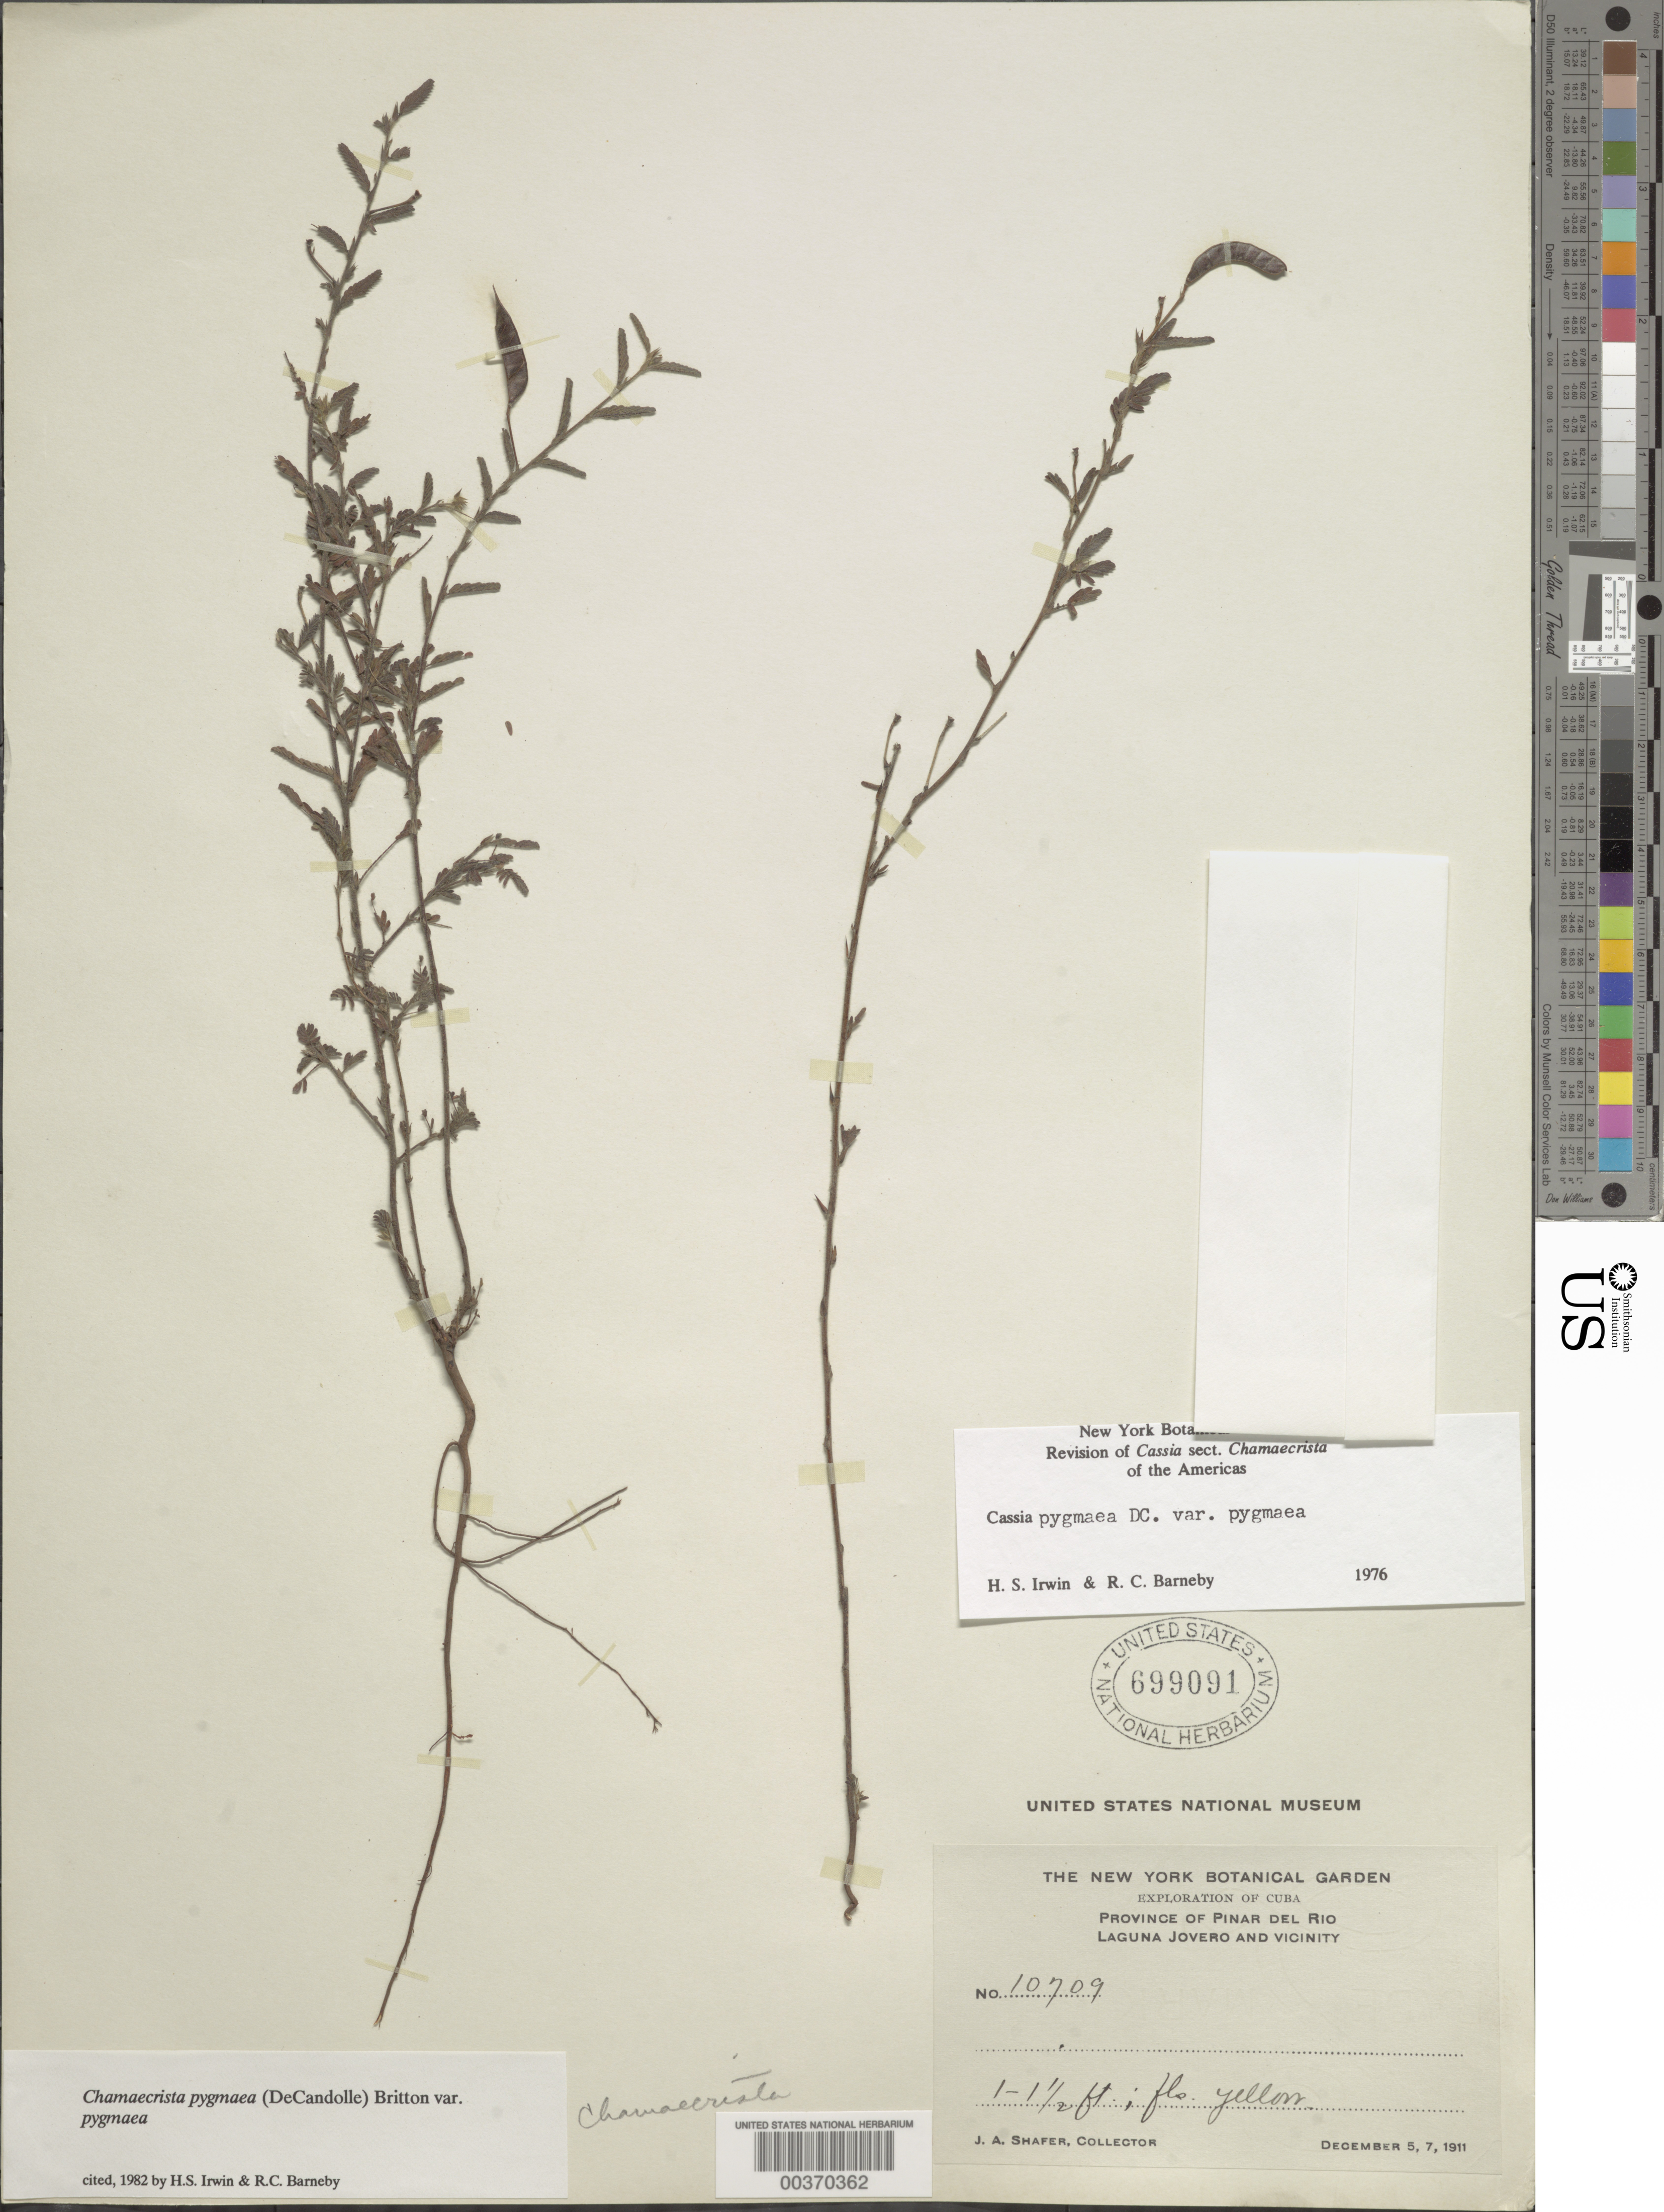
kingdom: Plantae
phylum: Tracheophyta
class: Magnoliopsida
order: Fabales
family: Fabaceae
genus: Chamaecrista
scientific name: Chamaecrista pygmaea var. pygmaea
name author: Britton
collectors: J. A. Shafer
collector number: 10709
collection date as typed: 05 Dec 1911 and 07 Dec 1911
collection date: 1911-12-05,1911-12-07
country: Cuba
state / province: Pinar del Río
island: Greater Antilles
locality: Laguna jovero and vicinity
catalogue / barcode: US 699091